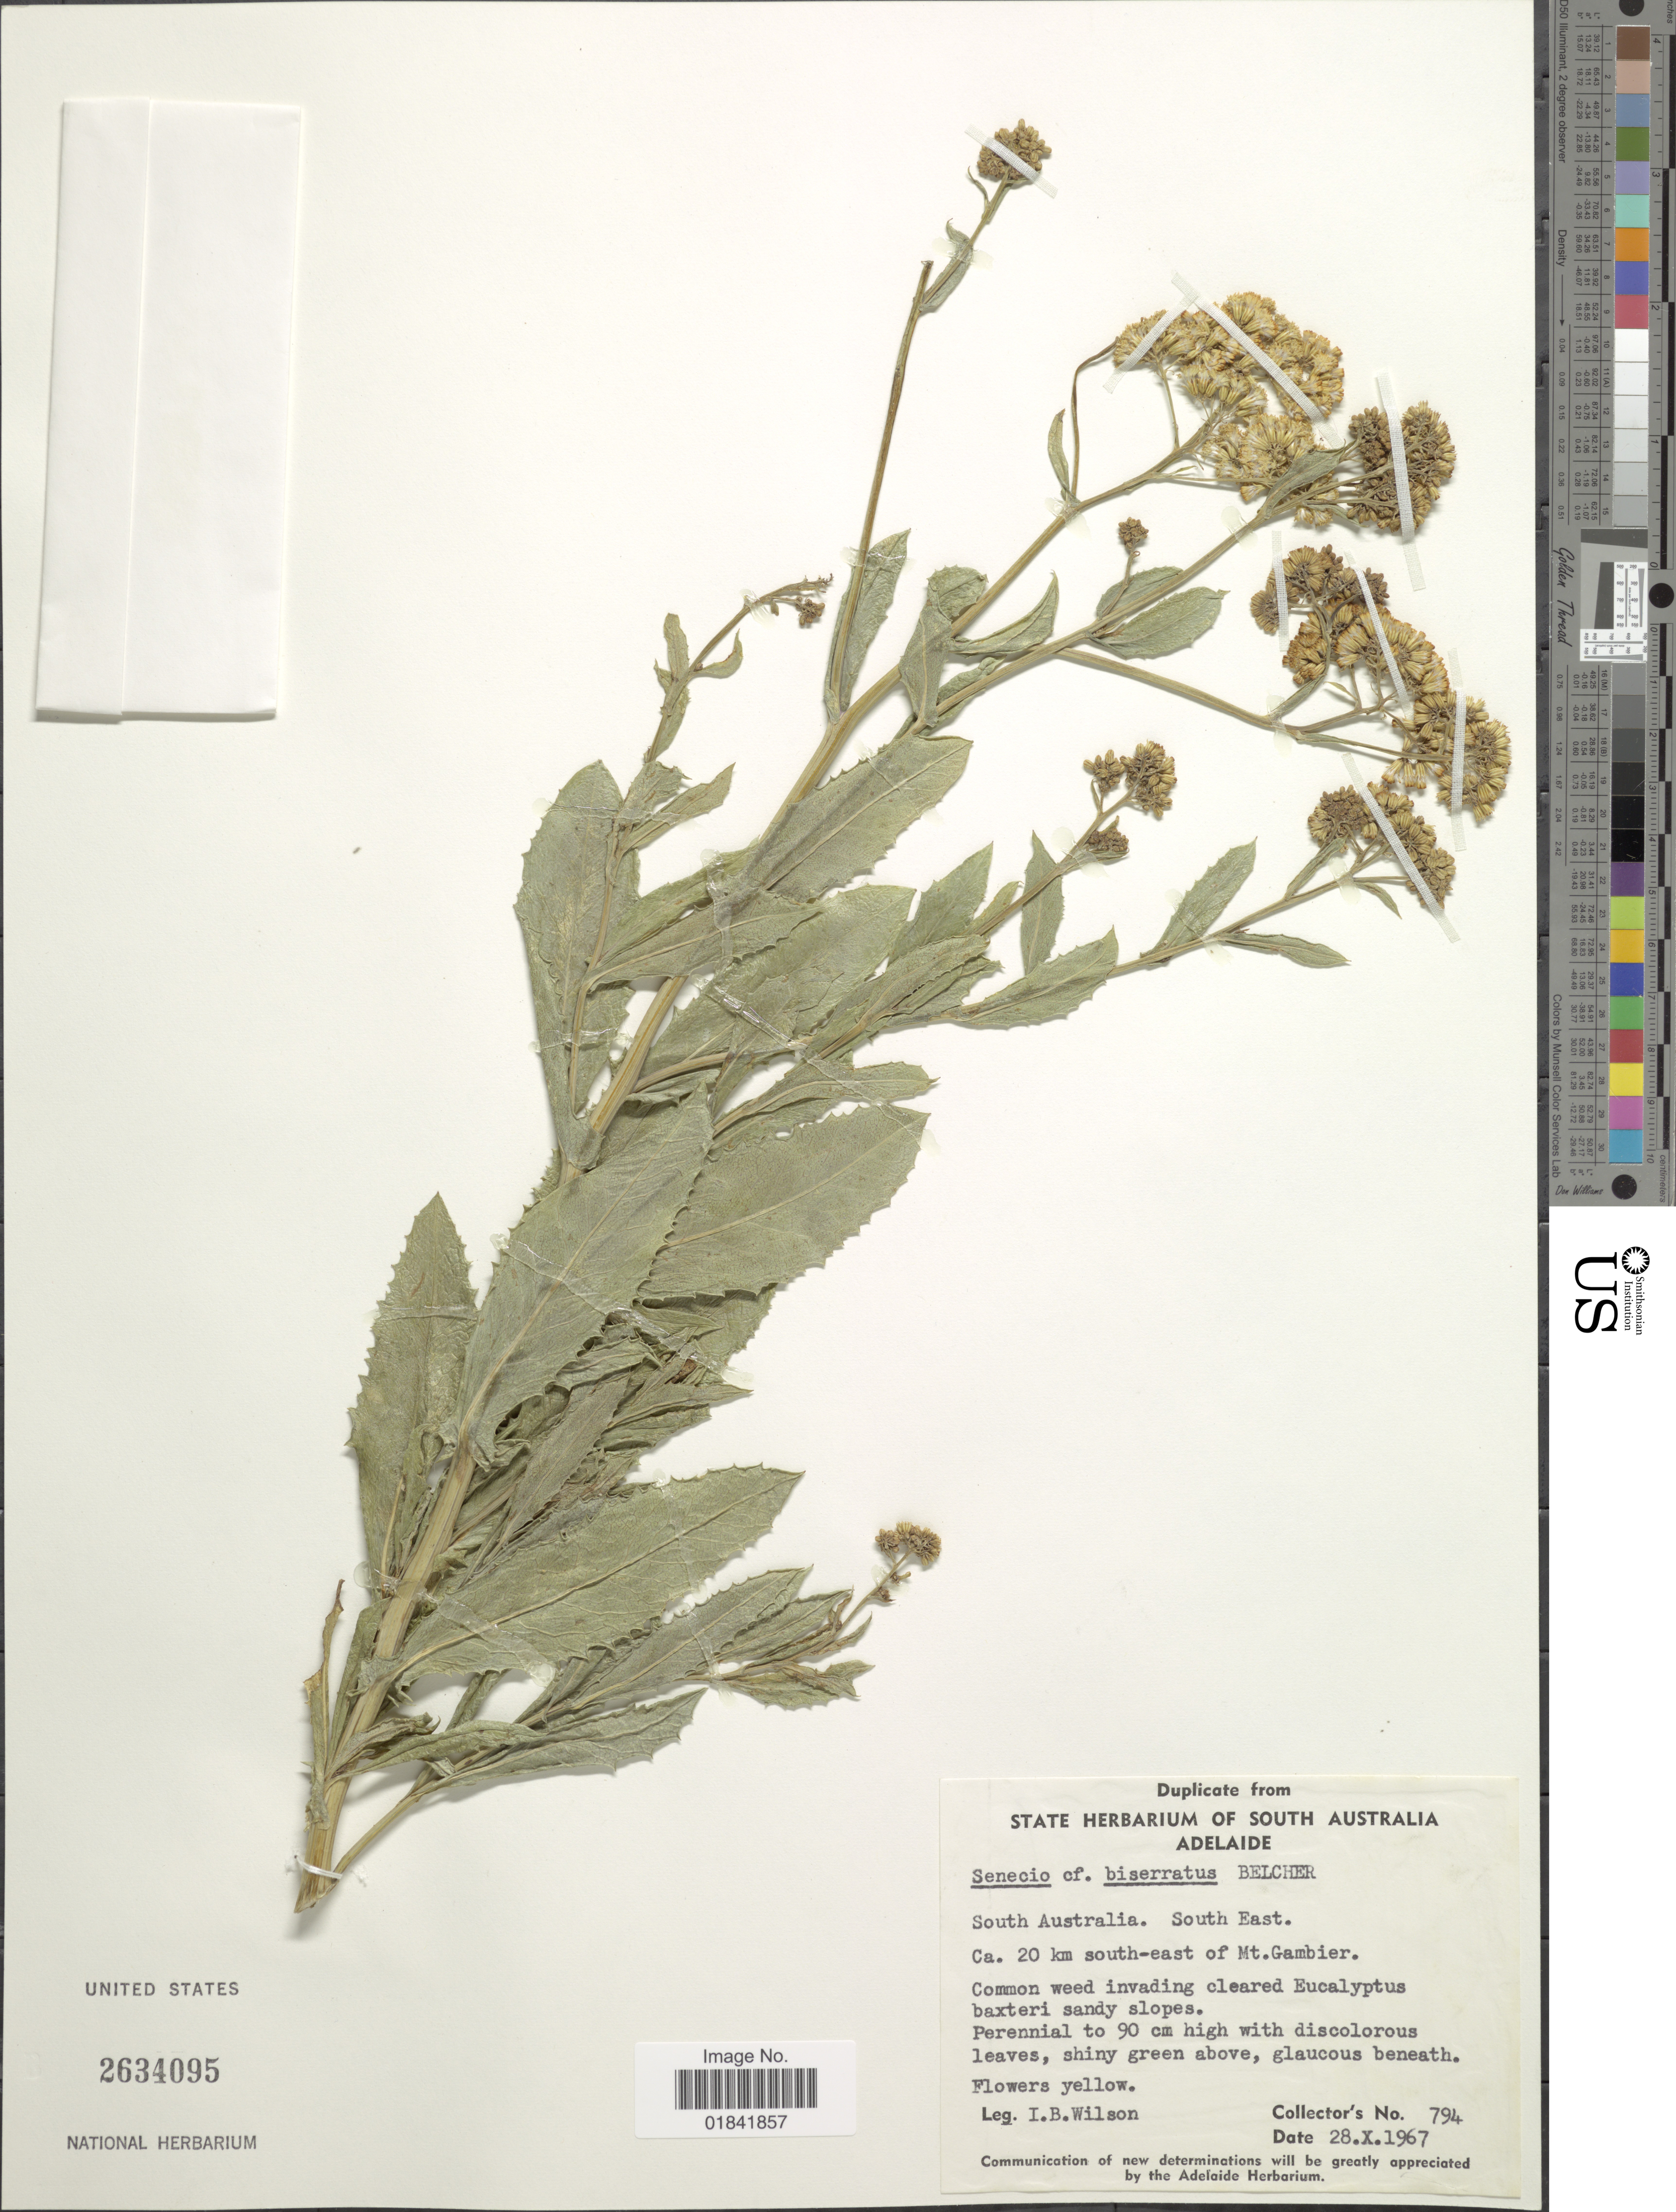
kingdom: Plantae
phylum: Tracheophyta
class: Magnoliopsida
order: Asterales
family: Asteraceae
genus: Senecio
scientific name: Senecio biserratus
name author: Belcher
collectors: I. B. Wilson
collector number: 794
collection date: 1967-10-28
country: Australia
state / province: South Australia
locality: Ca. 20 km south-east of mt. Gambier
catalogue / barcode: US 2634095